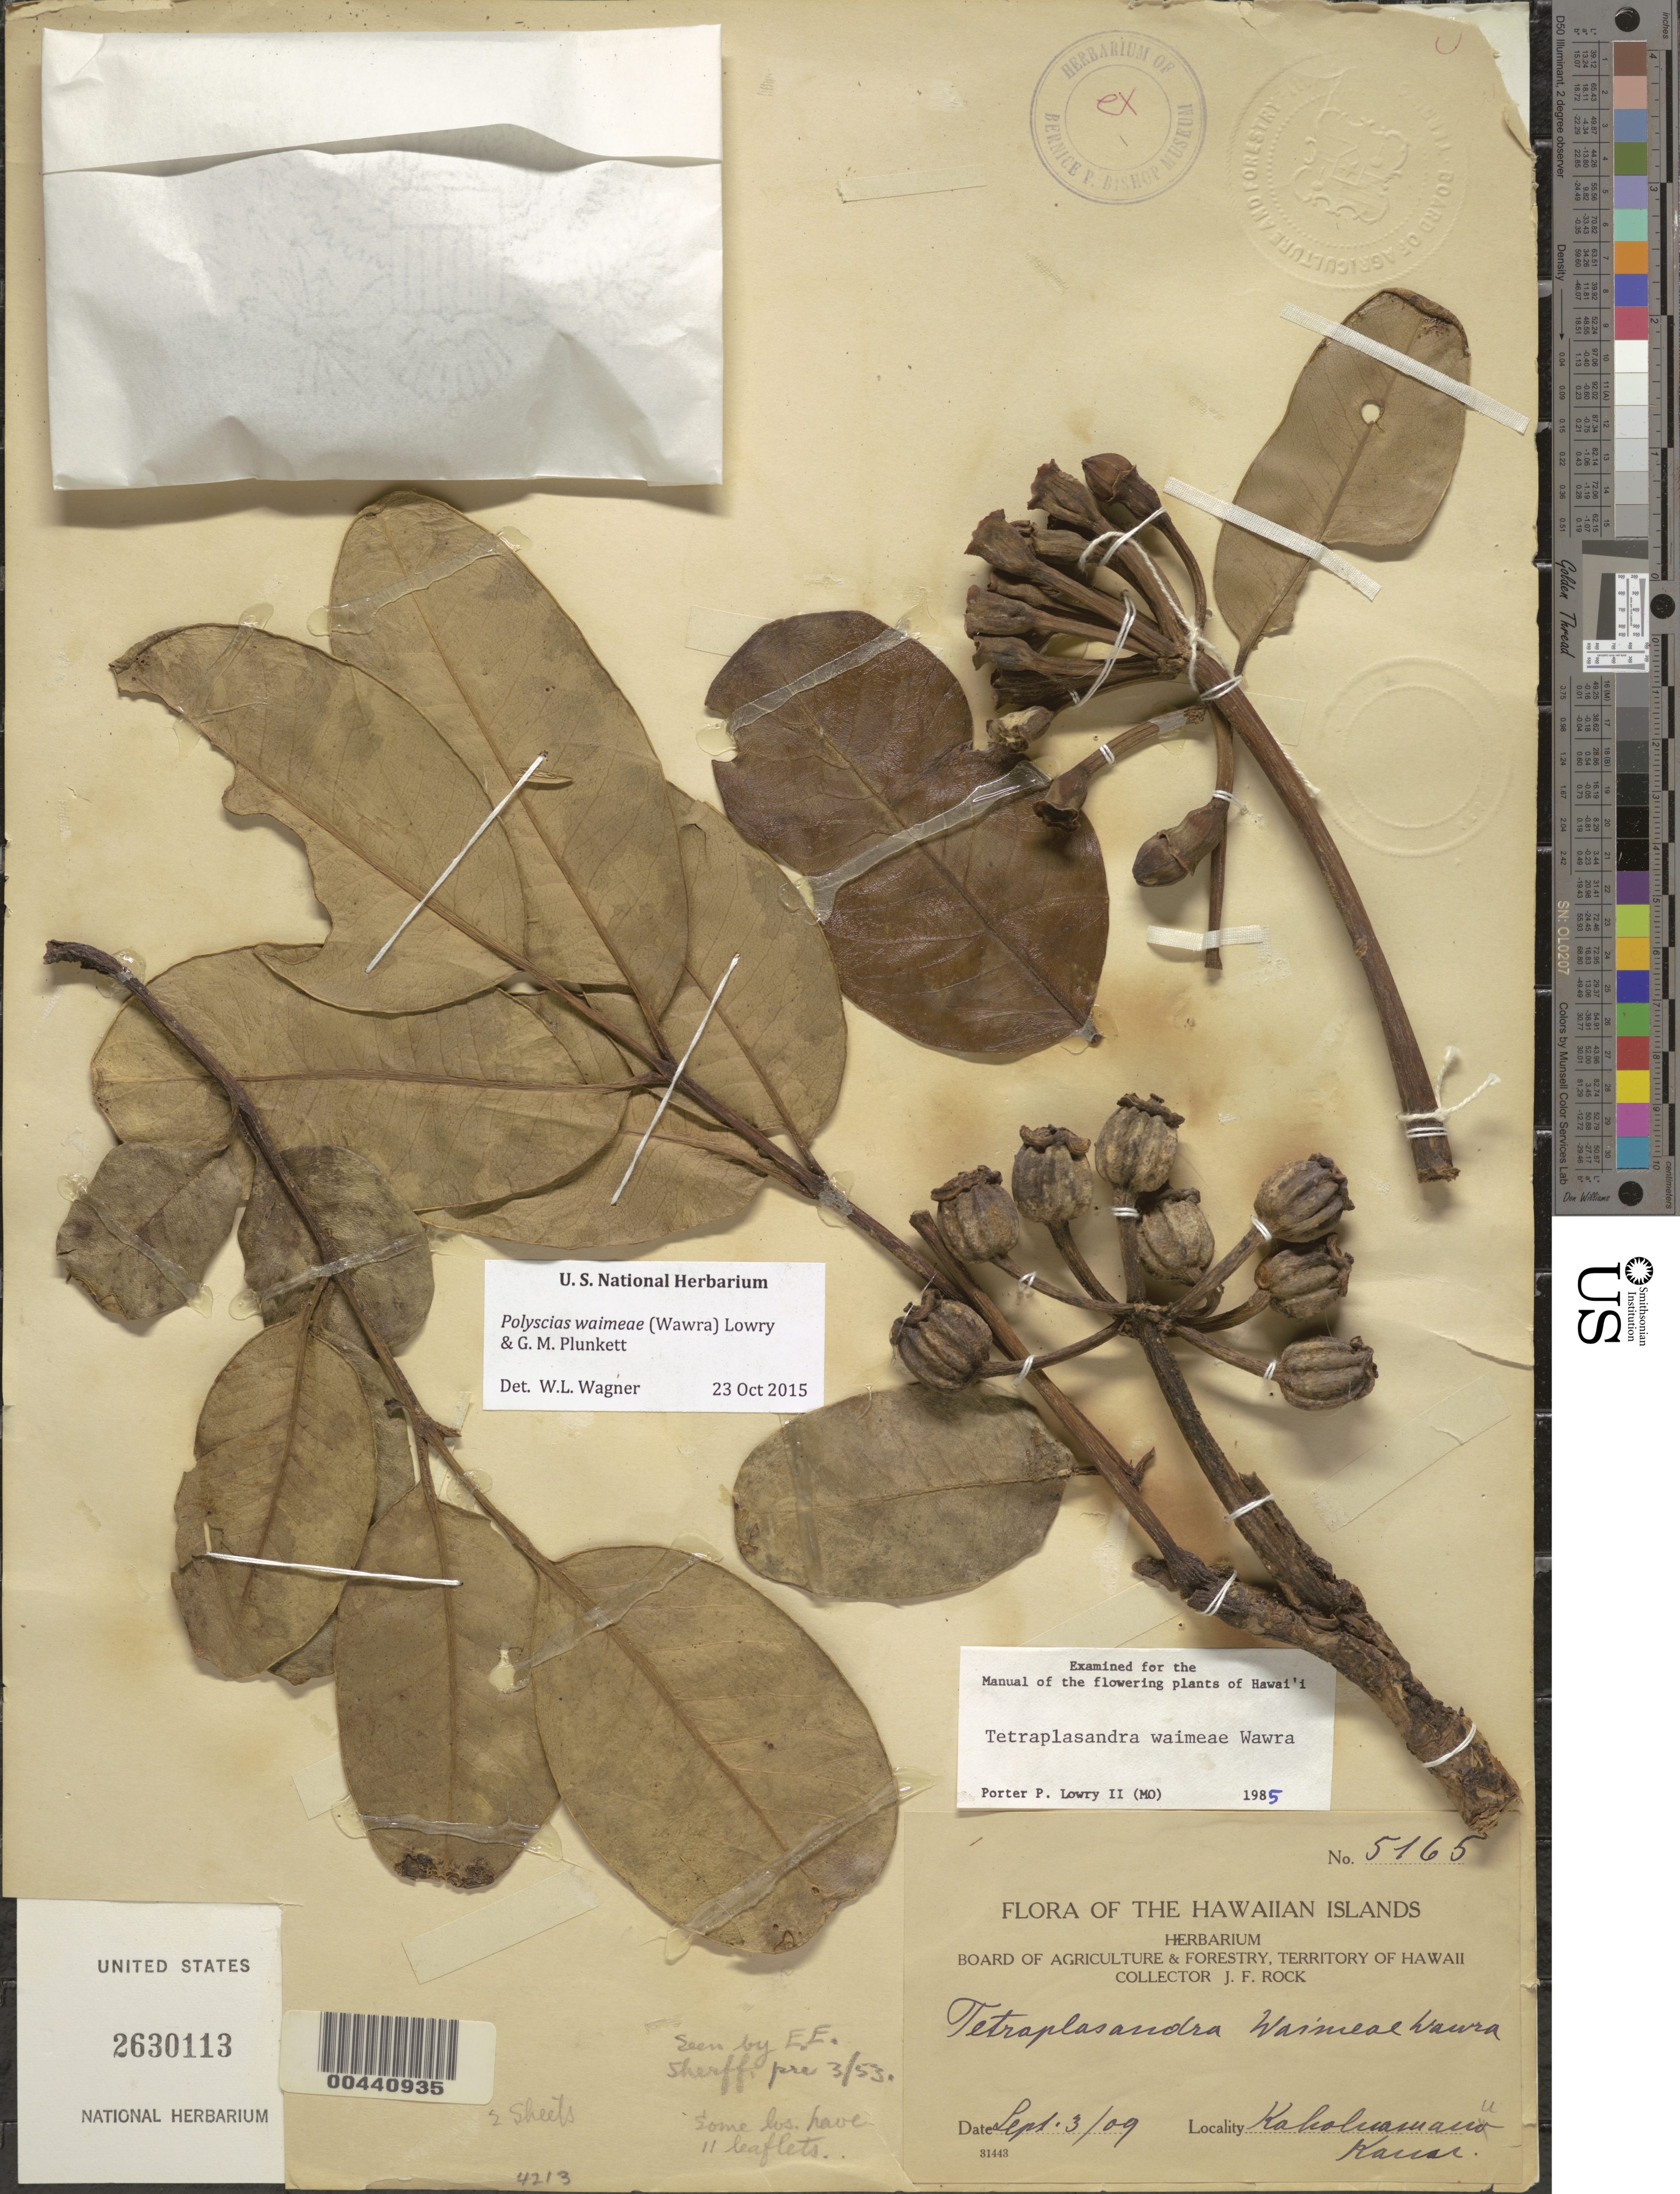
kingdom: Plantae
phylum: Tracheophyta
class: Magnoliopsida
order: Apiales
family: Araliaceae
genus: Polyscias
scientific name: Polyscias waimeae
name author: (Wawra) Lowry & G. M. Plunkett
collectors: J. F. Rock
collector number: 5165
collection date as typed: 3 Sep 1909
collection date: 1909-09-03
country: United States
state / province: Hawaii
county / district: Kauai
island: Kaua'i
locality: Kaholuamanu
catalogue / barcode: US 2630113